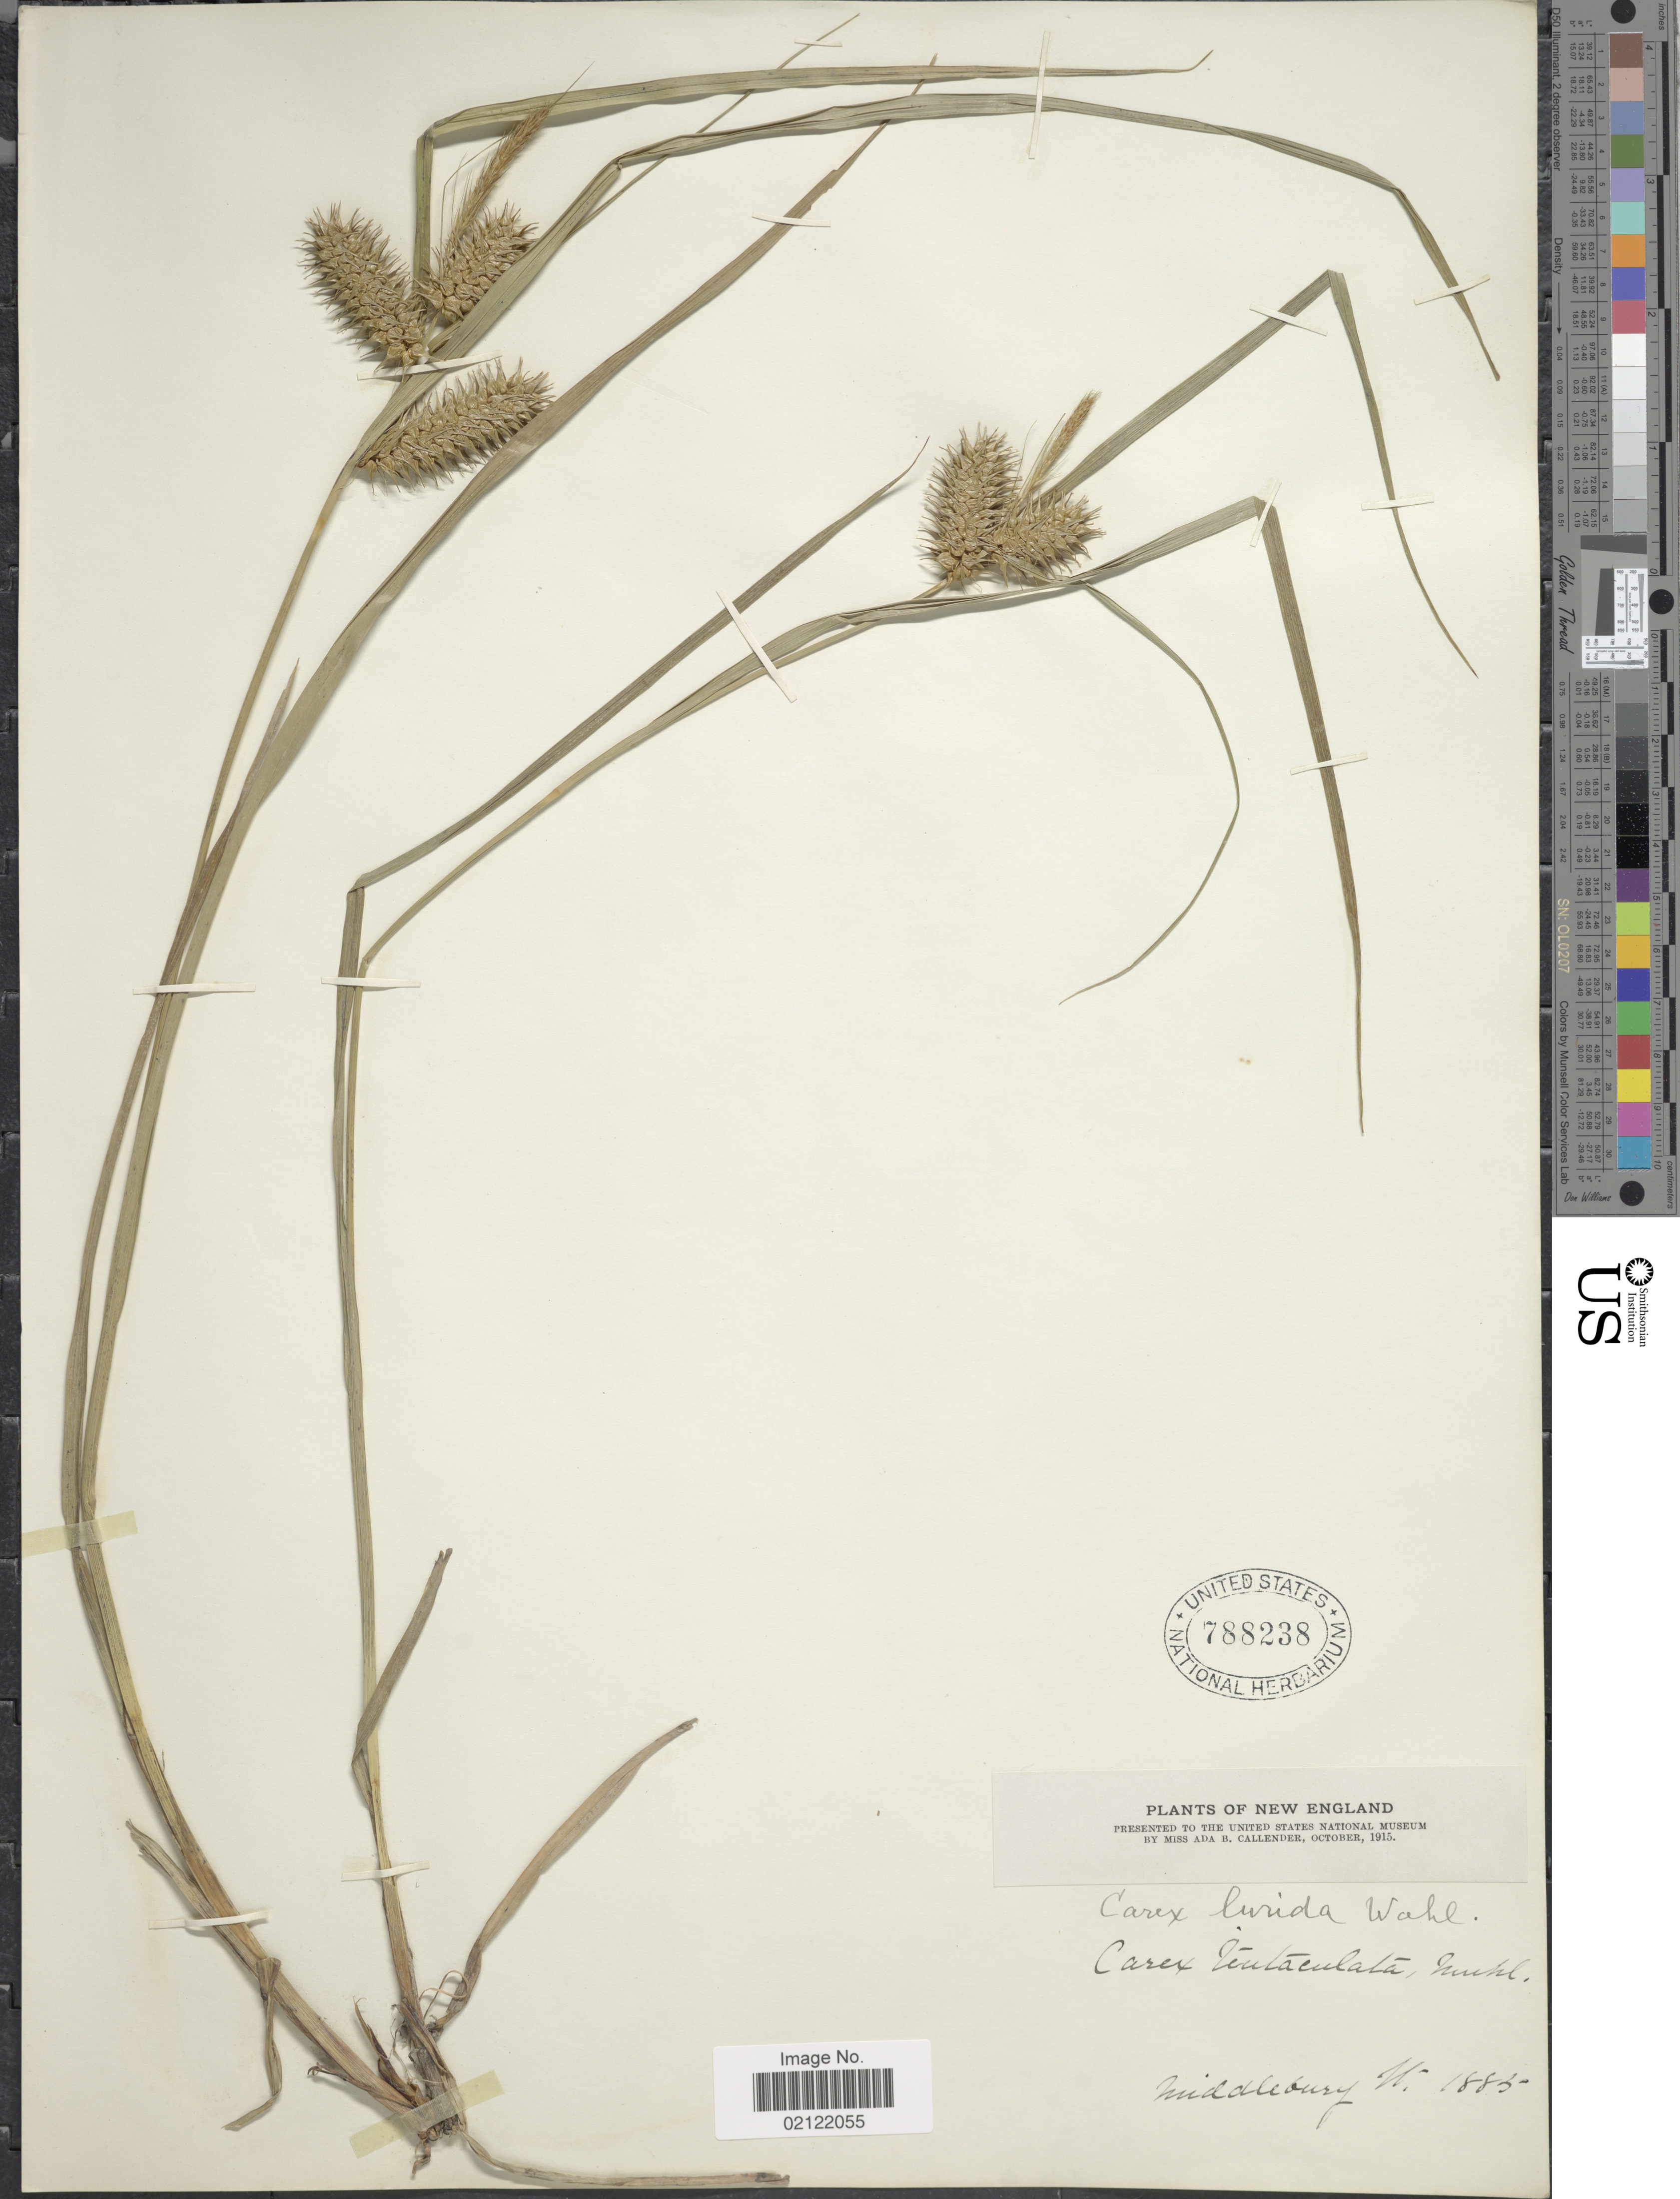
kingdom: Plantae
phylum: Tracheophyta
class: Liliopsida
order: Poales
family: Cyperaceae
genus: Carex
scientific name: Carex lurida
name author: Wahlenb.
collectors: A. Callender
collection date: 1885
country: United States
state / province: Vermont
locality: New England. Middleburg, Vt.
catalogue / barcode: US 788238